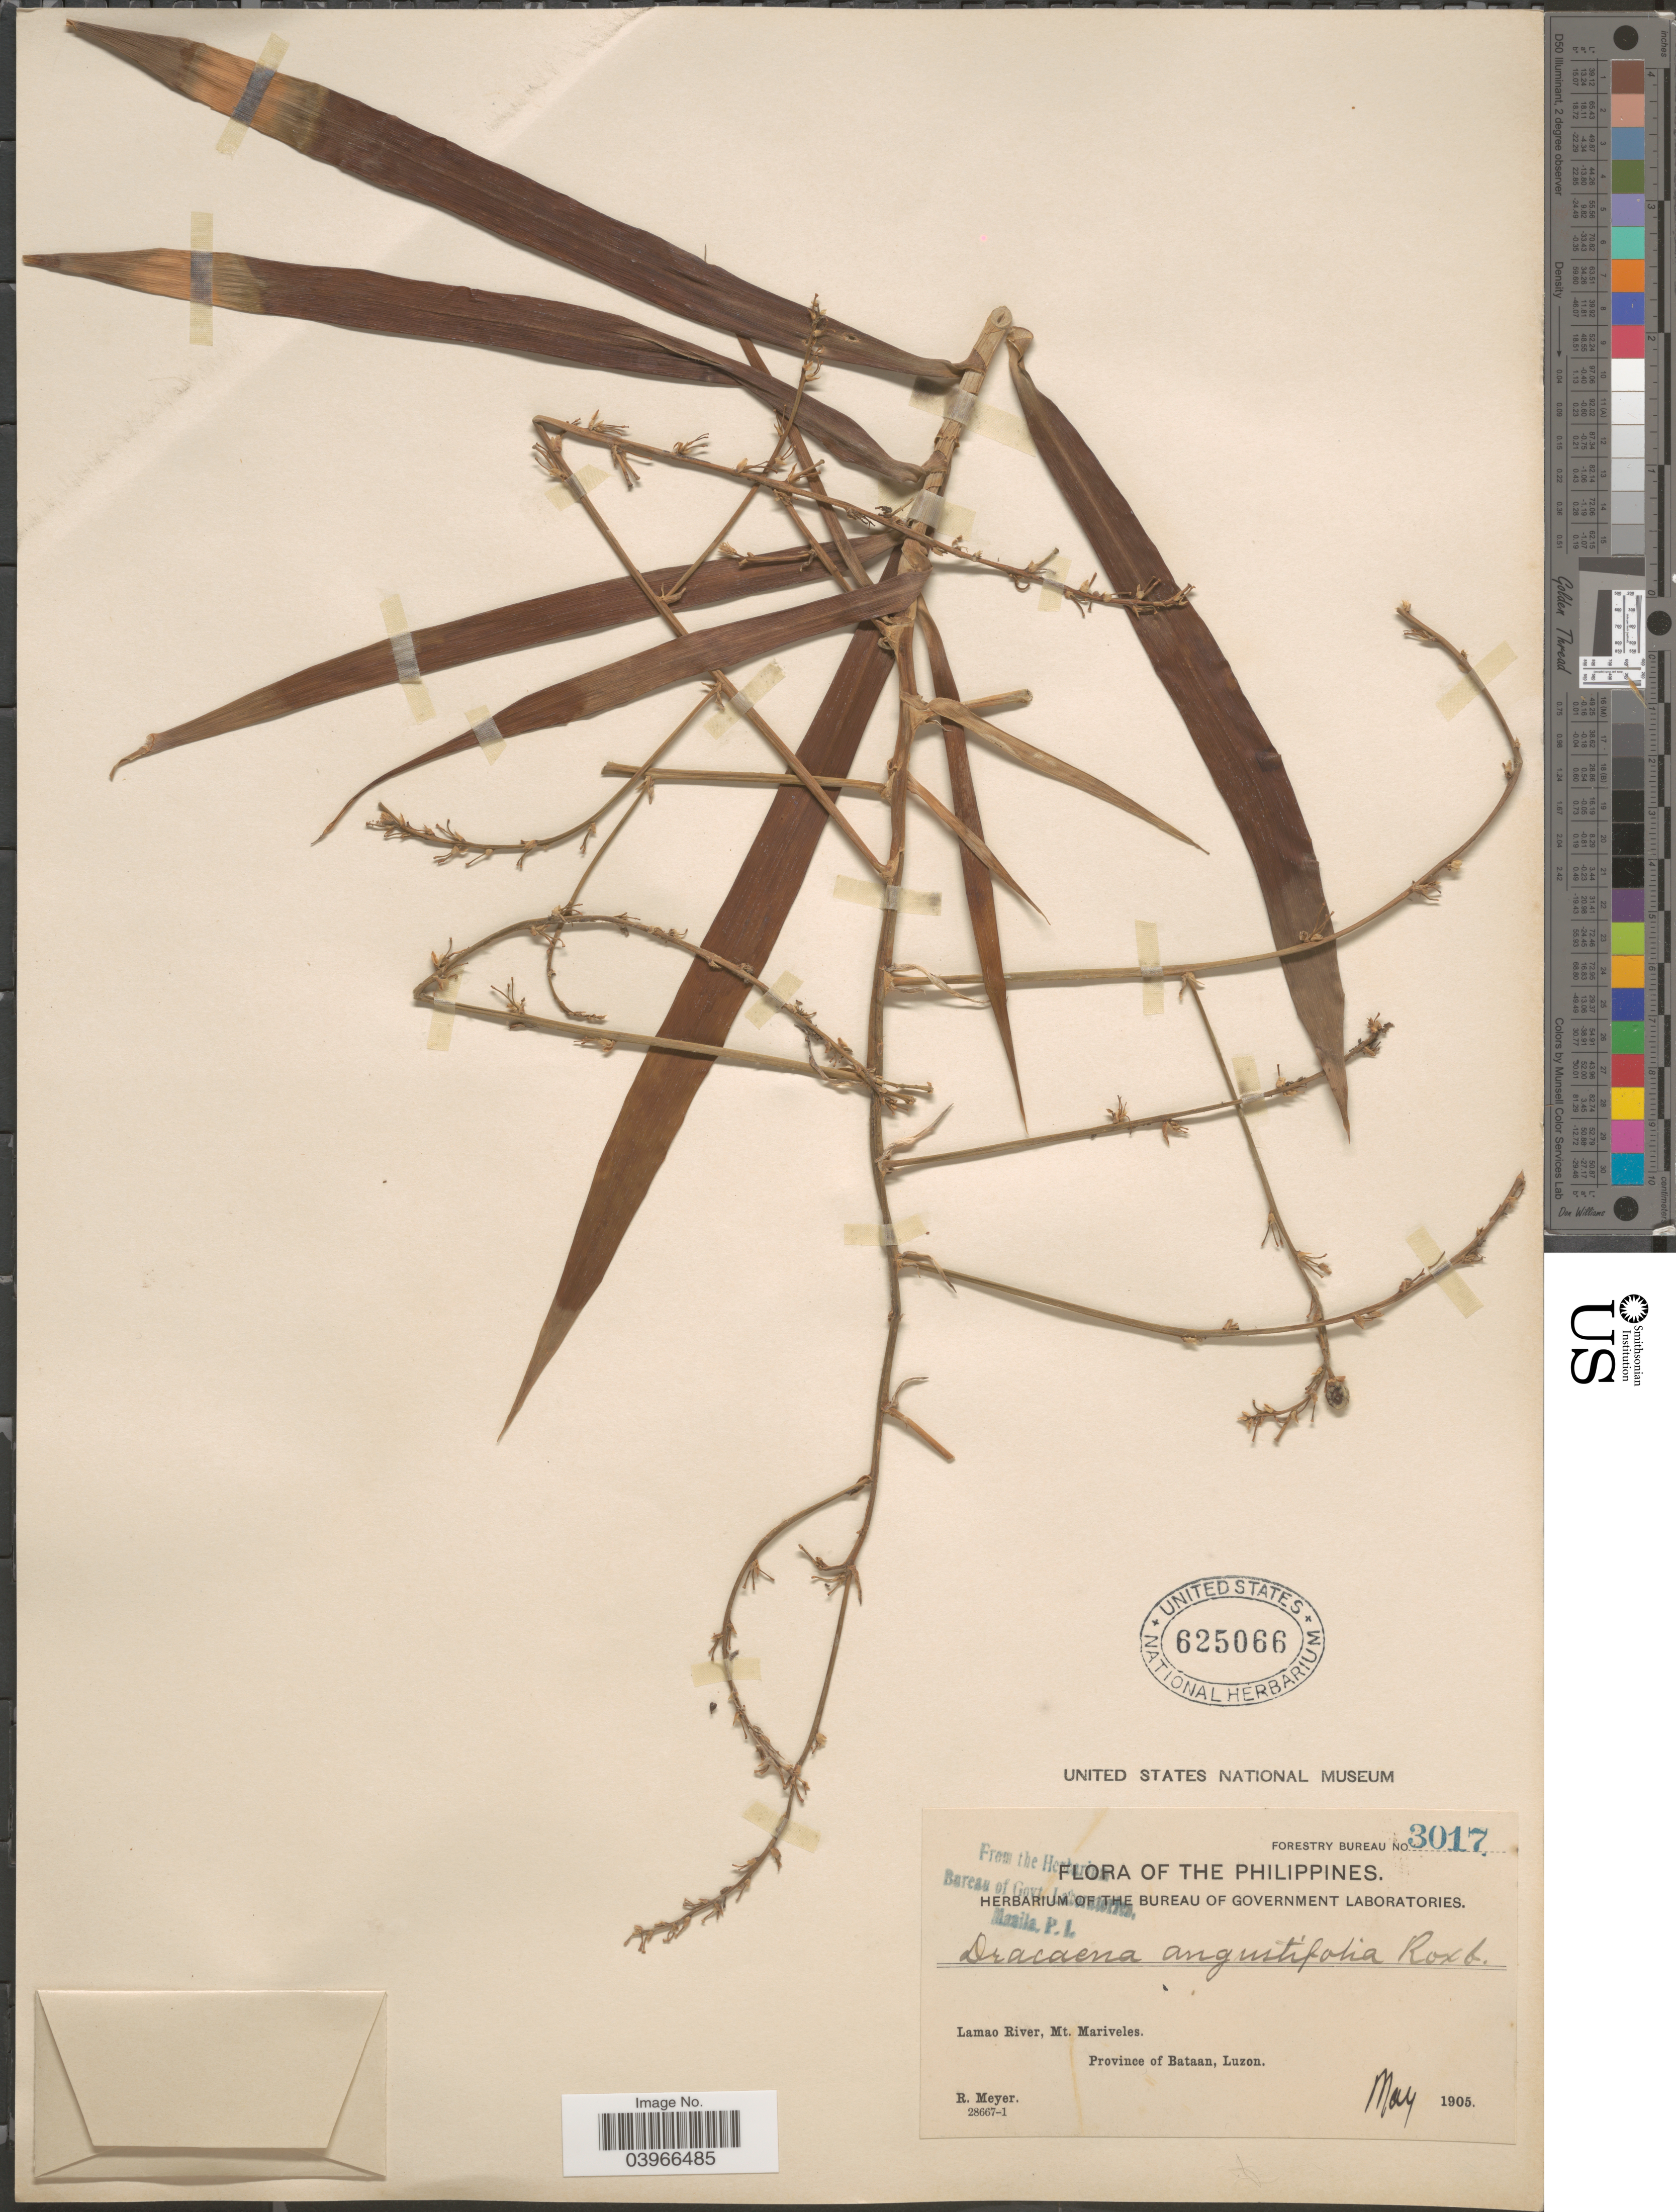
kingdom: Plantae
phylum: Tracheophyta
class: Liliopsida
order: Asparagales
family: Asparagaceae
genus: Dracaena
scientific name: Dracaena angustifolia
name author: (Medik.) Roxb.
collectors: R. Meyer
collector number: Forestry Bureau 3017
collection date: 1905-05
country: Philippines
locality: Lamao River, Mt Mariveles. Province of Bataan, Luzon.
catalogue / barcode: US 625066